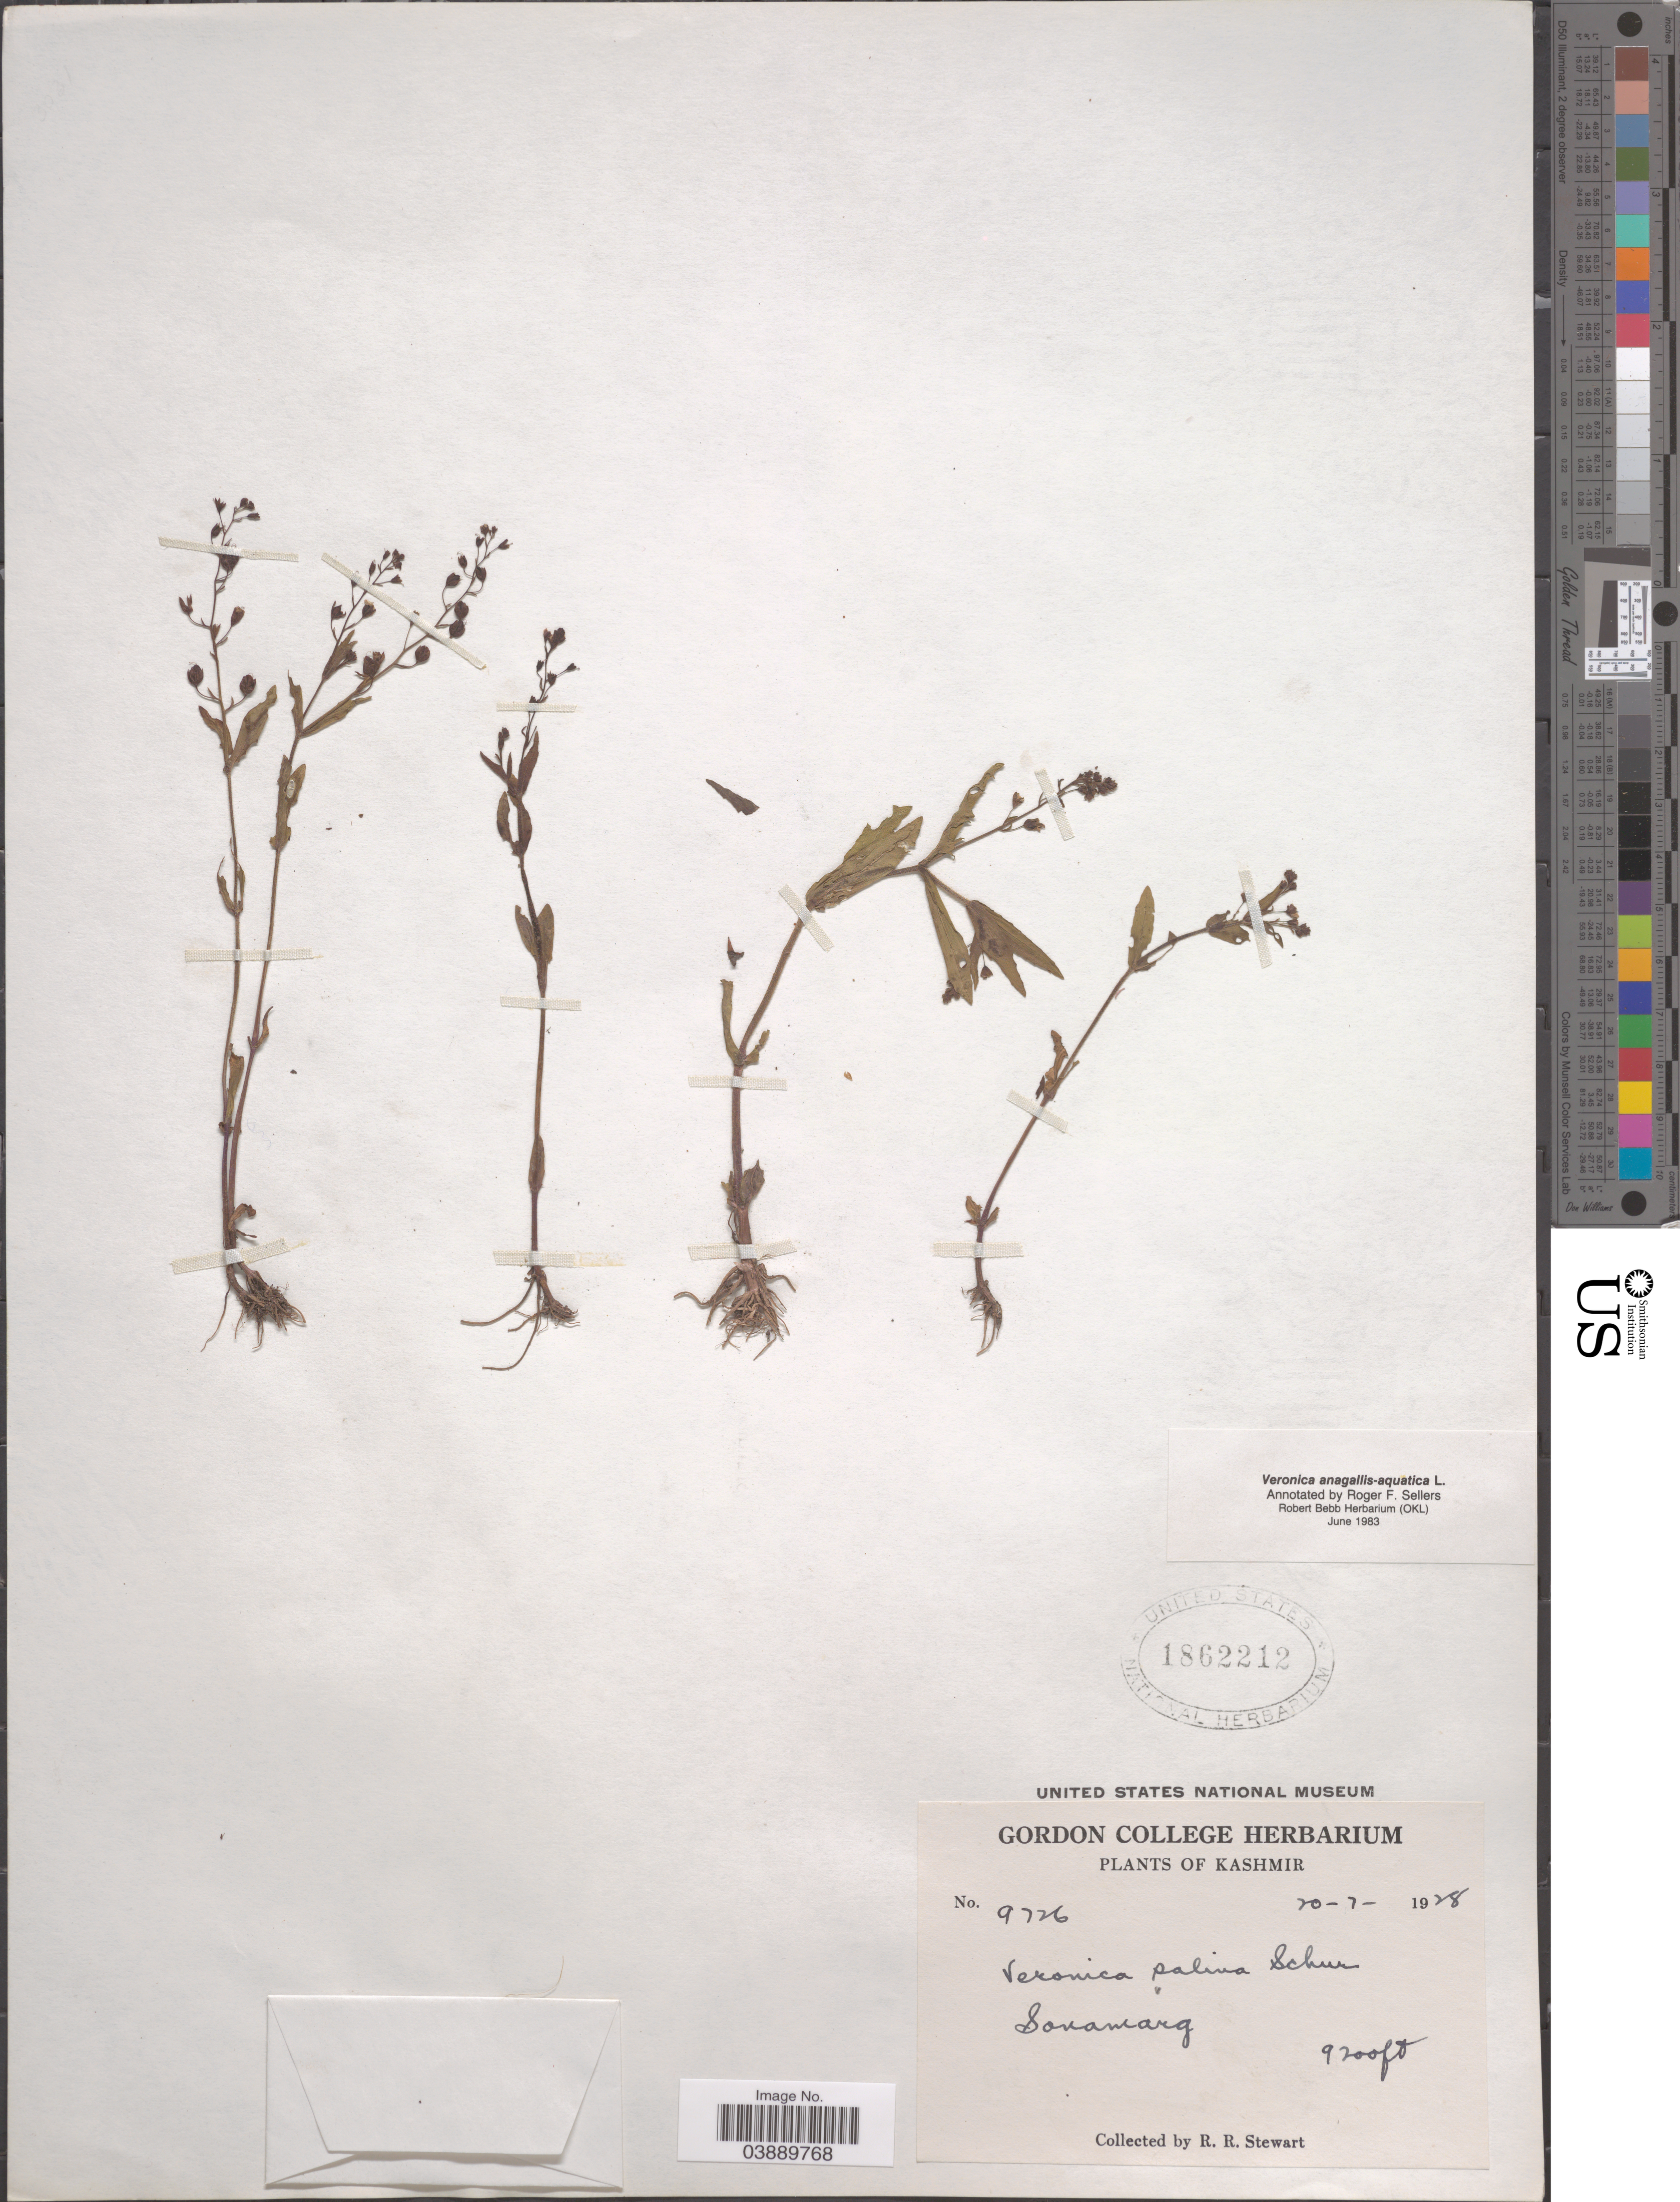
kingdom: Plantae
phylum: Tracheophyta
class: Magnoliopsida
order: Lamiales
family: Plantaginaceae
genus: Veronica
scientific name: Veronica anagallis-aquatica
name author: L.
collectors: R. Stewart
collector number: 9726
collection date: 1928-07-20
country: India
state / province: Jammu and Kashmir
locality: Kashmir. Sonamarg.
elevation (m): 2804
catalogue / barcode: US 1862212